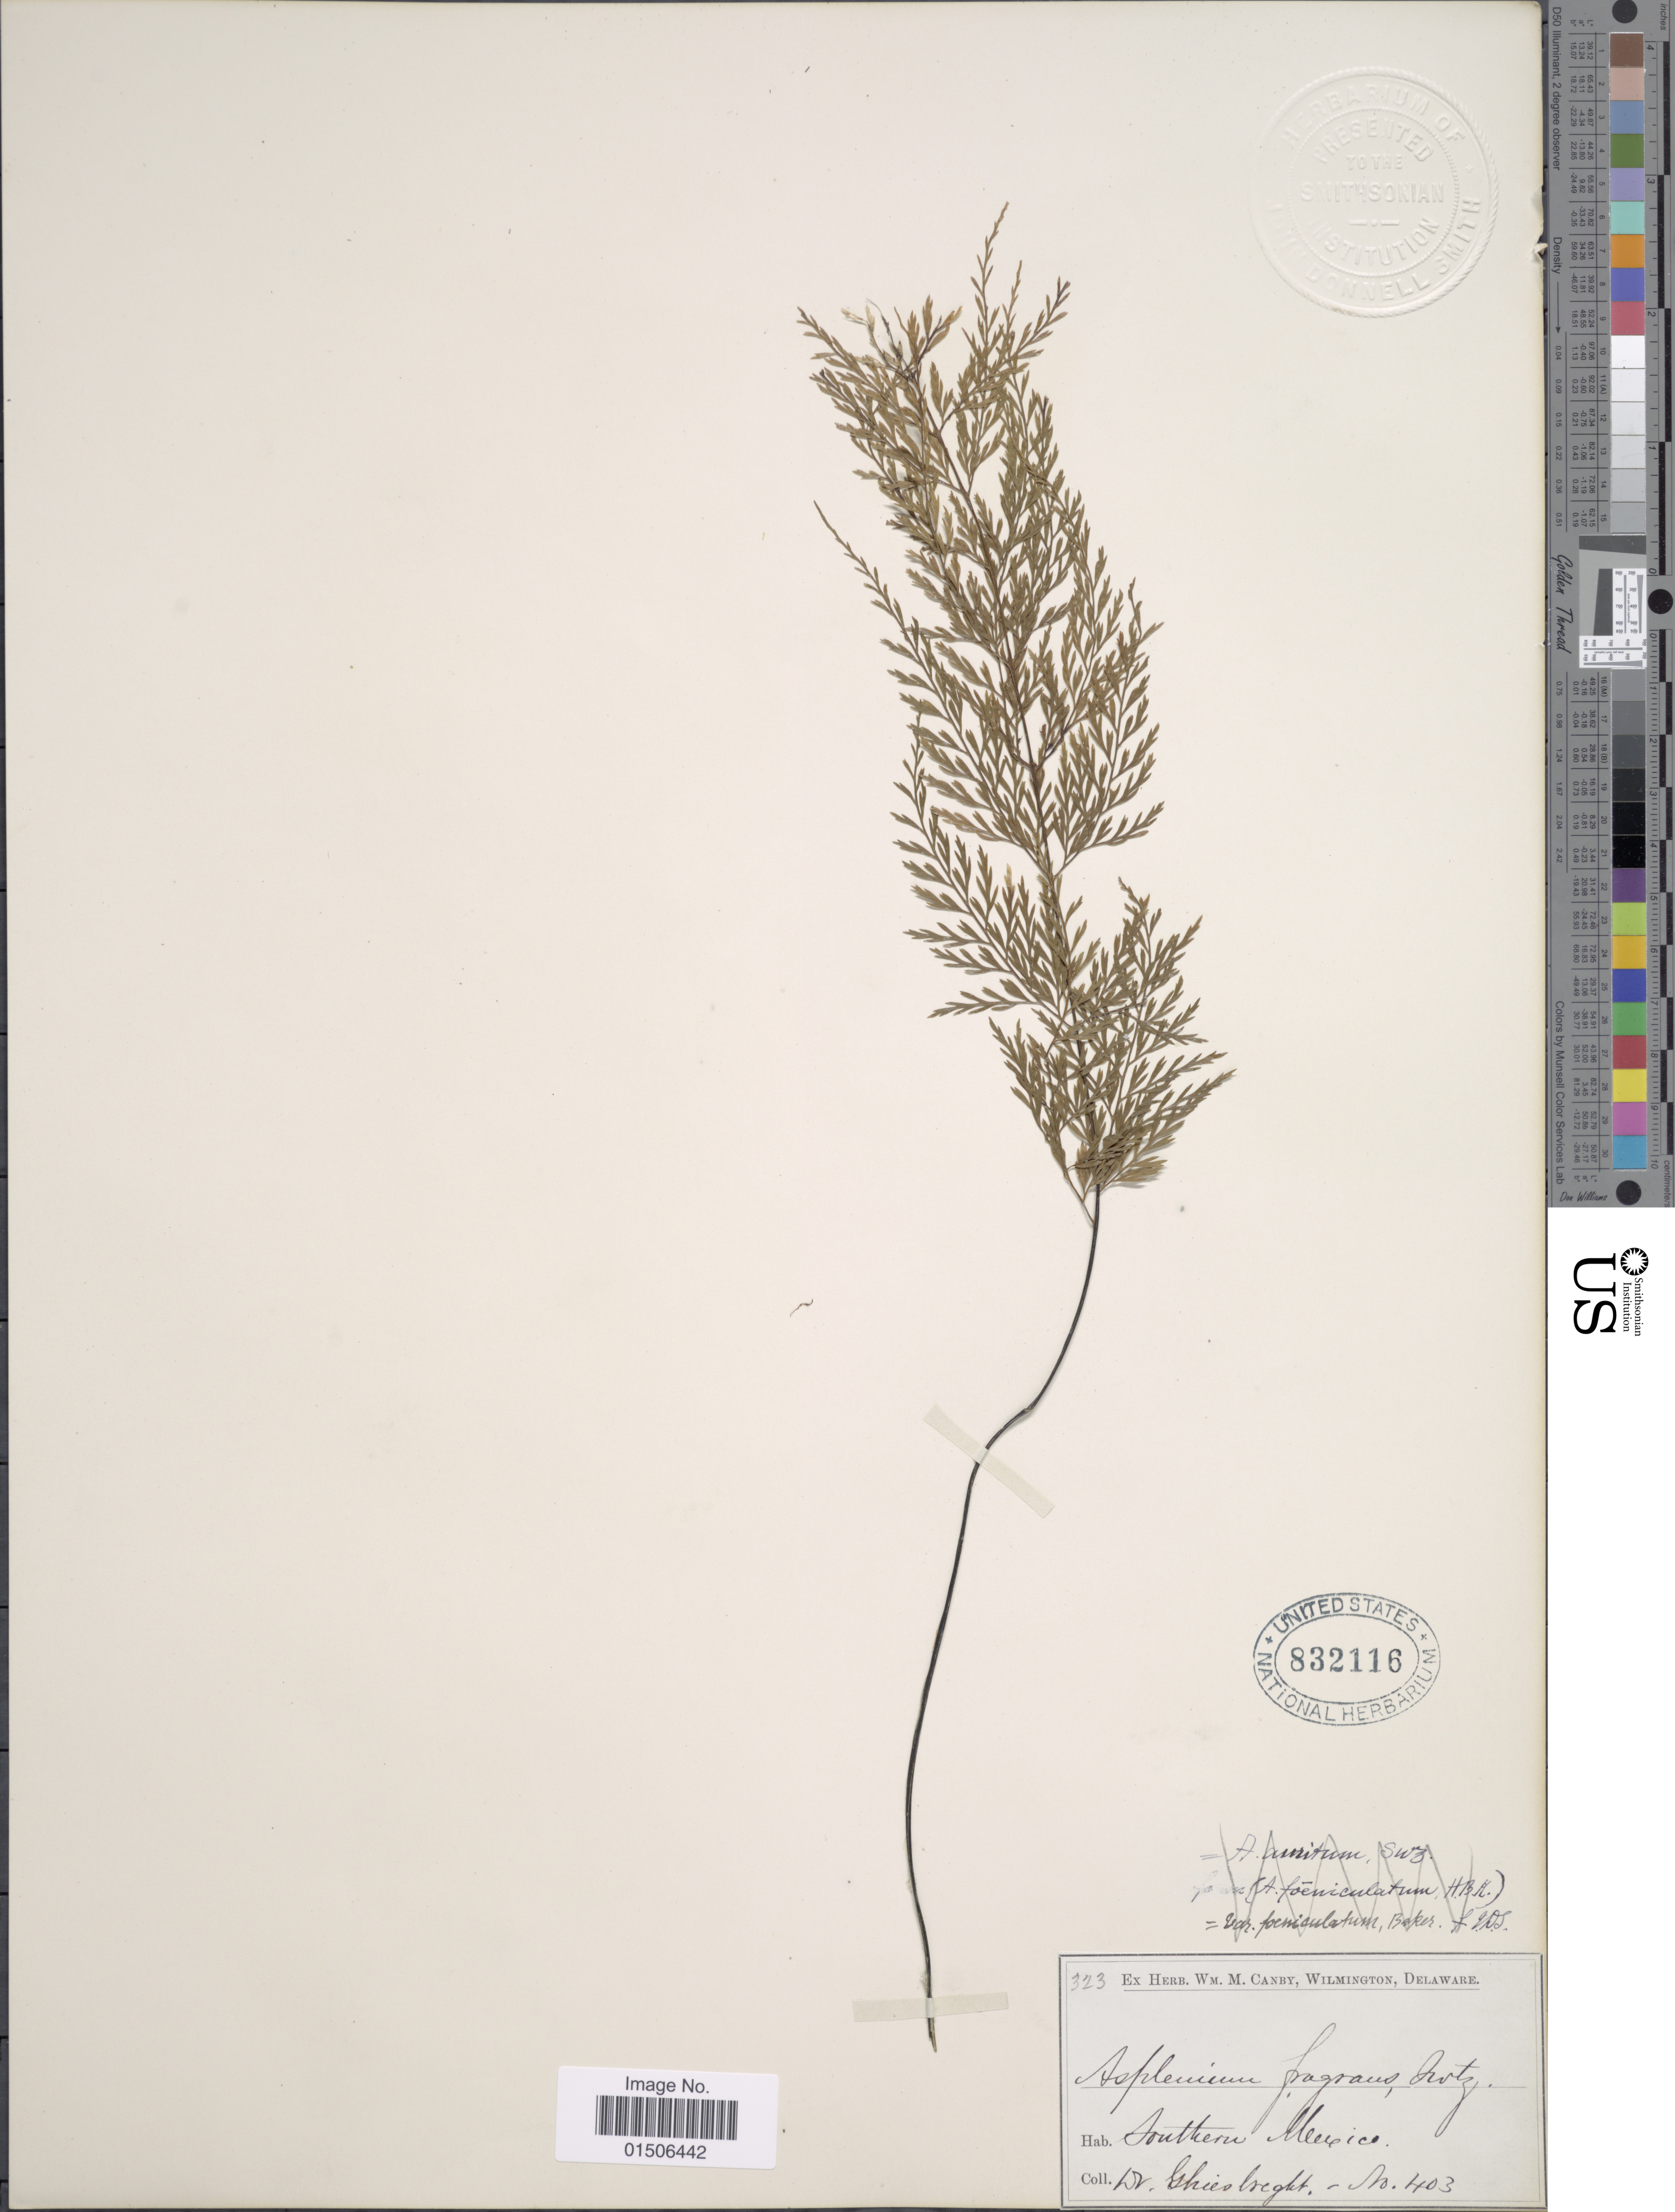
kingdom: Plantae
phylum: Tracheophyta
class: Polypodiopsida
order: Polypodiales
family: Aspleniaceae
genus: Asplenium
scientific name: Asplenium fragrans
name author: Sw.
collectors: -. Ghiesbreght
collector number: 403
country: Mexico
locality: Southern Mexico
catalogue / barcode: US 832116